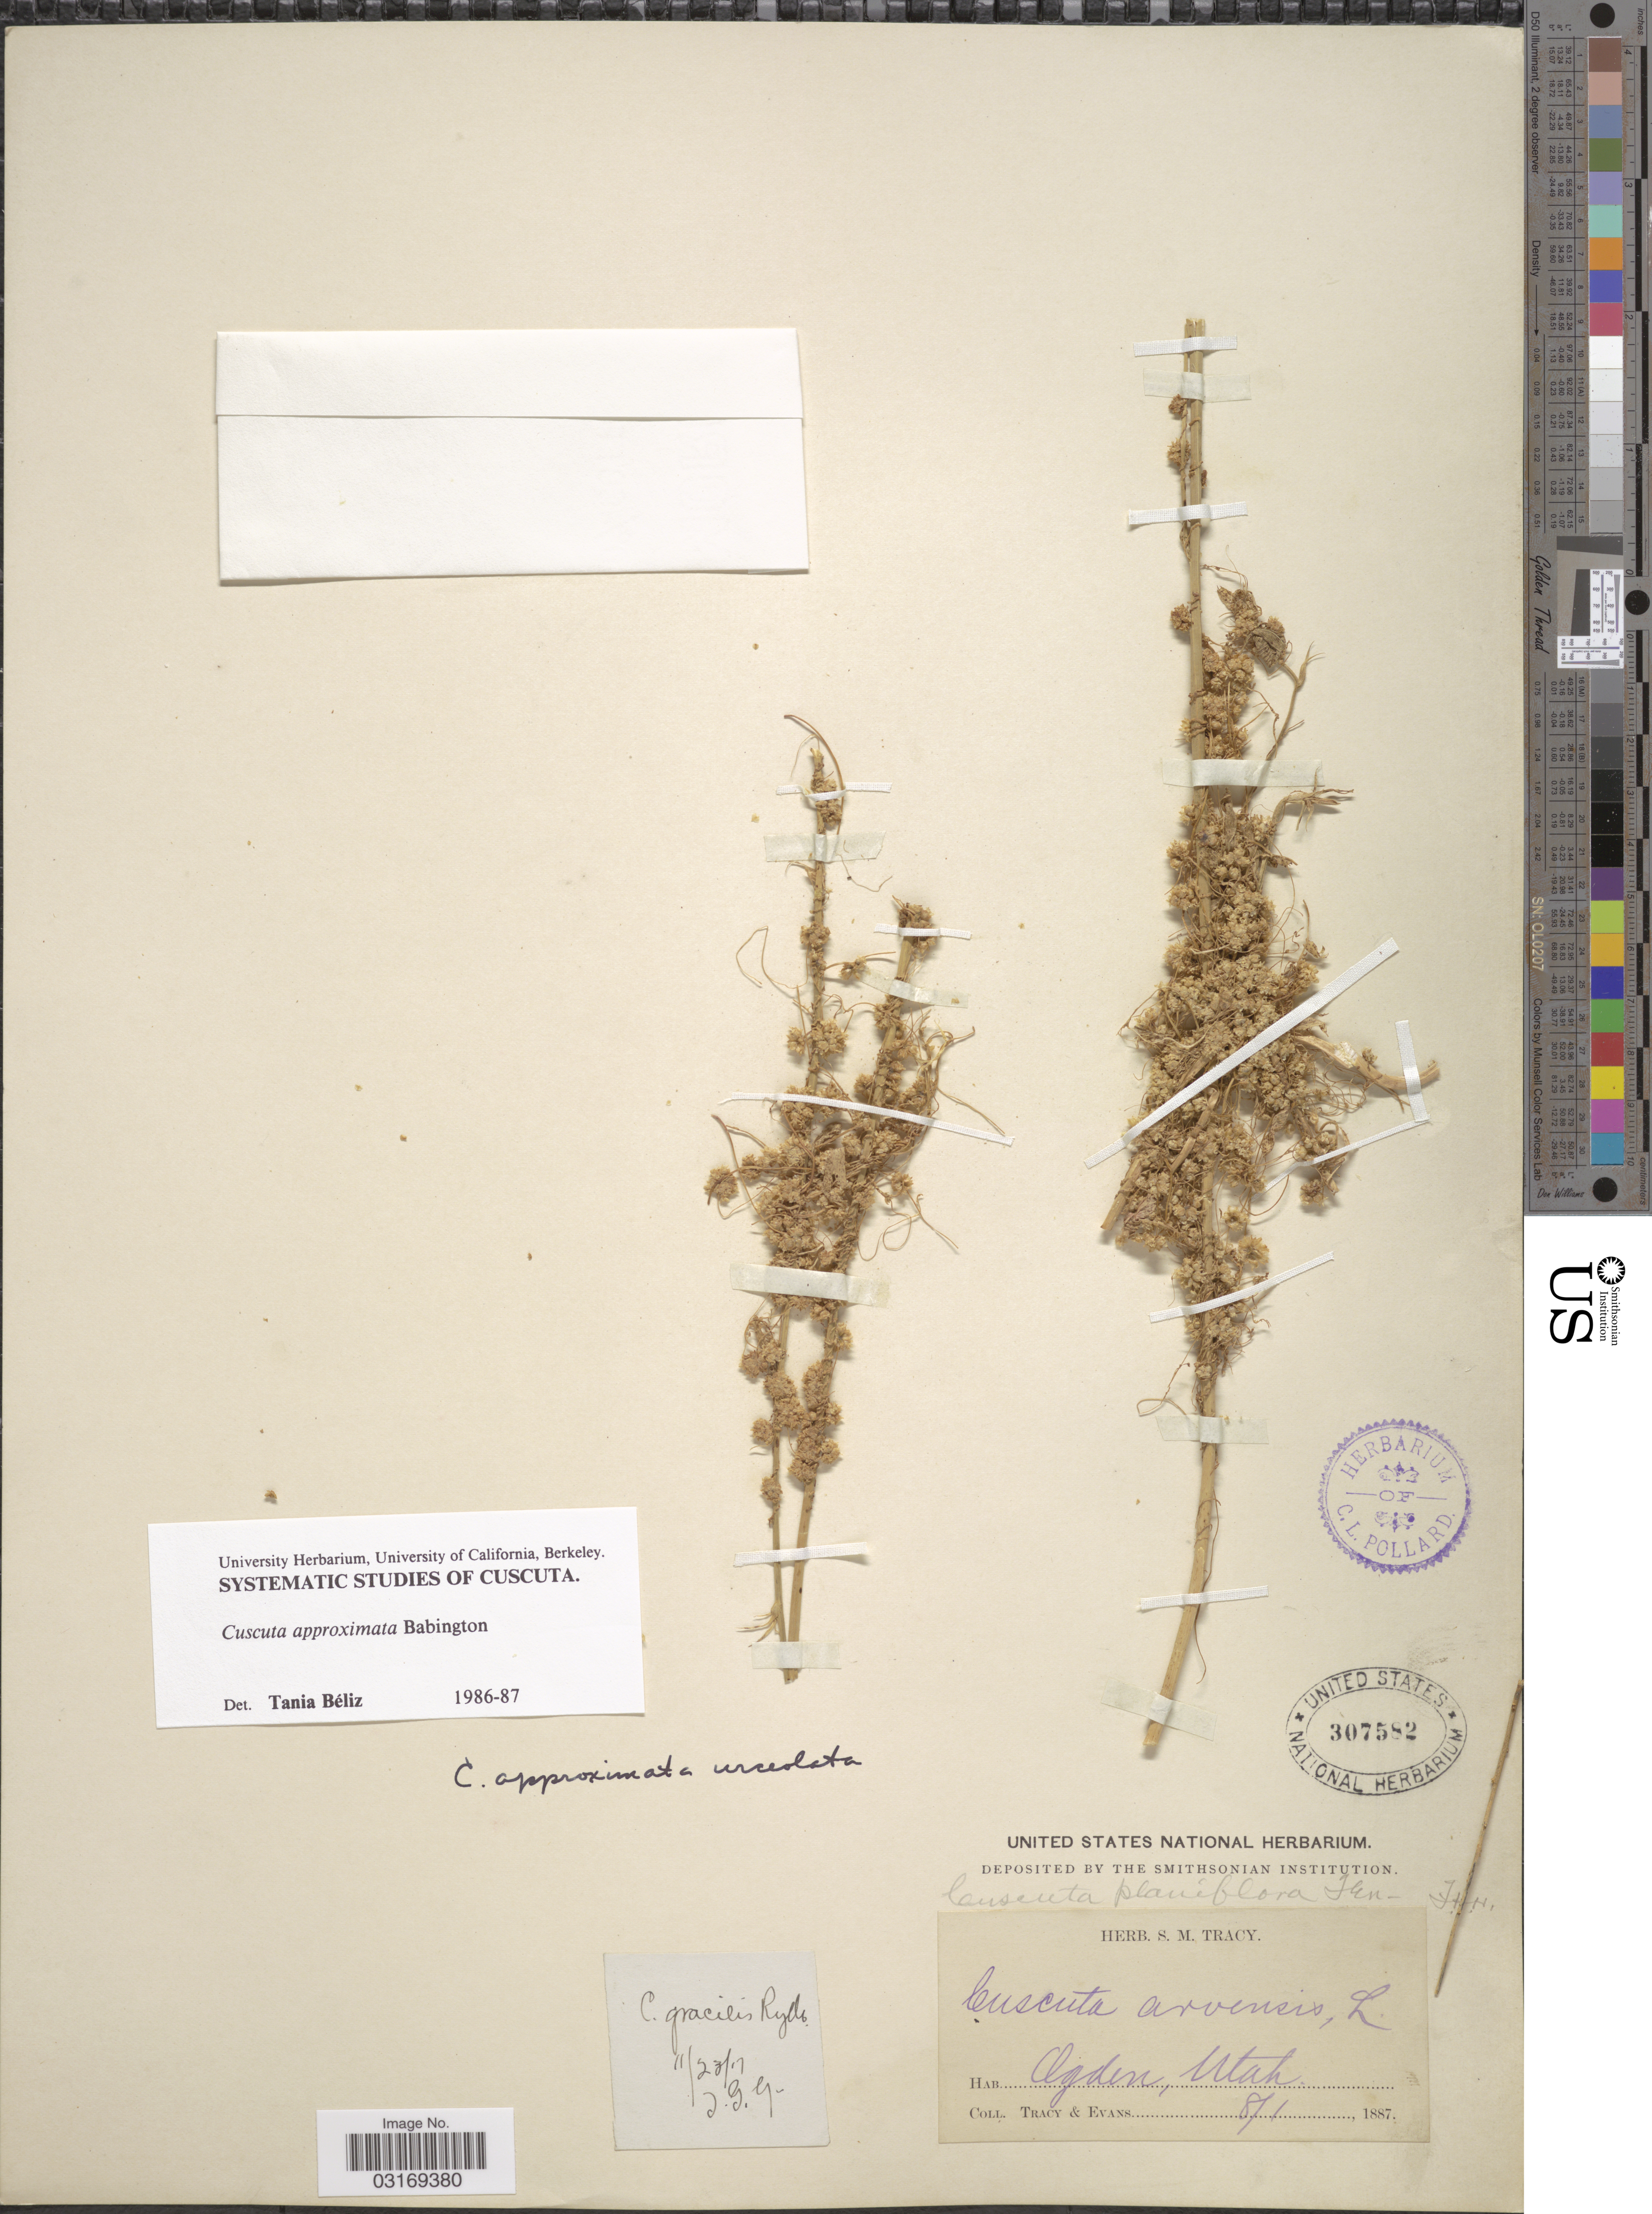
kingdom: Plantae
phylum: Tracheophyta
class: Magnoliopsida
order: Solanales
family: Convolvulaceae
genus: Cuscuta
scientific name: Cuscuta approximata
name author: Bab.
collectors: -. Tracy & -- Evans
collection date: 1887-08-01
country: United States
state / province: Utah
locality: Ogden.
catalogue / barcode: US 307582